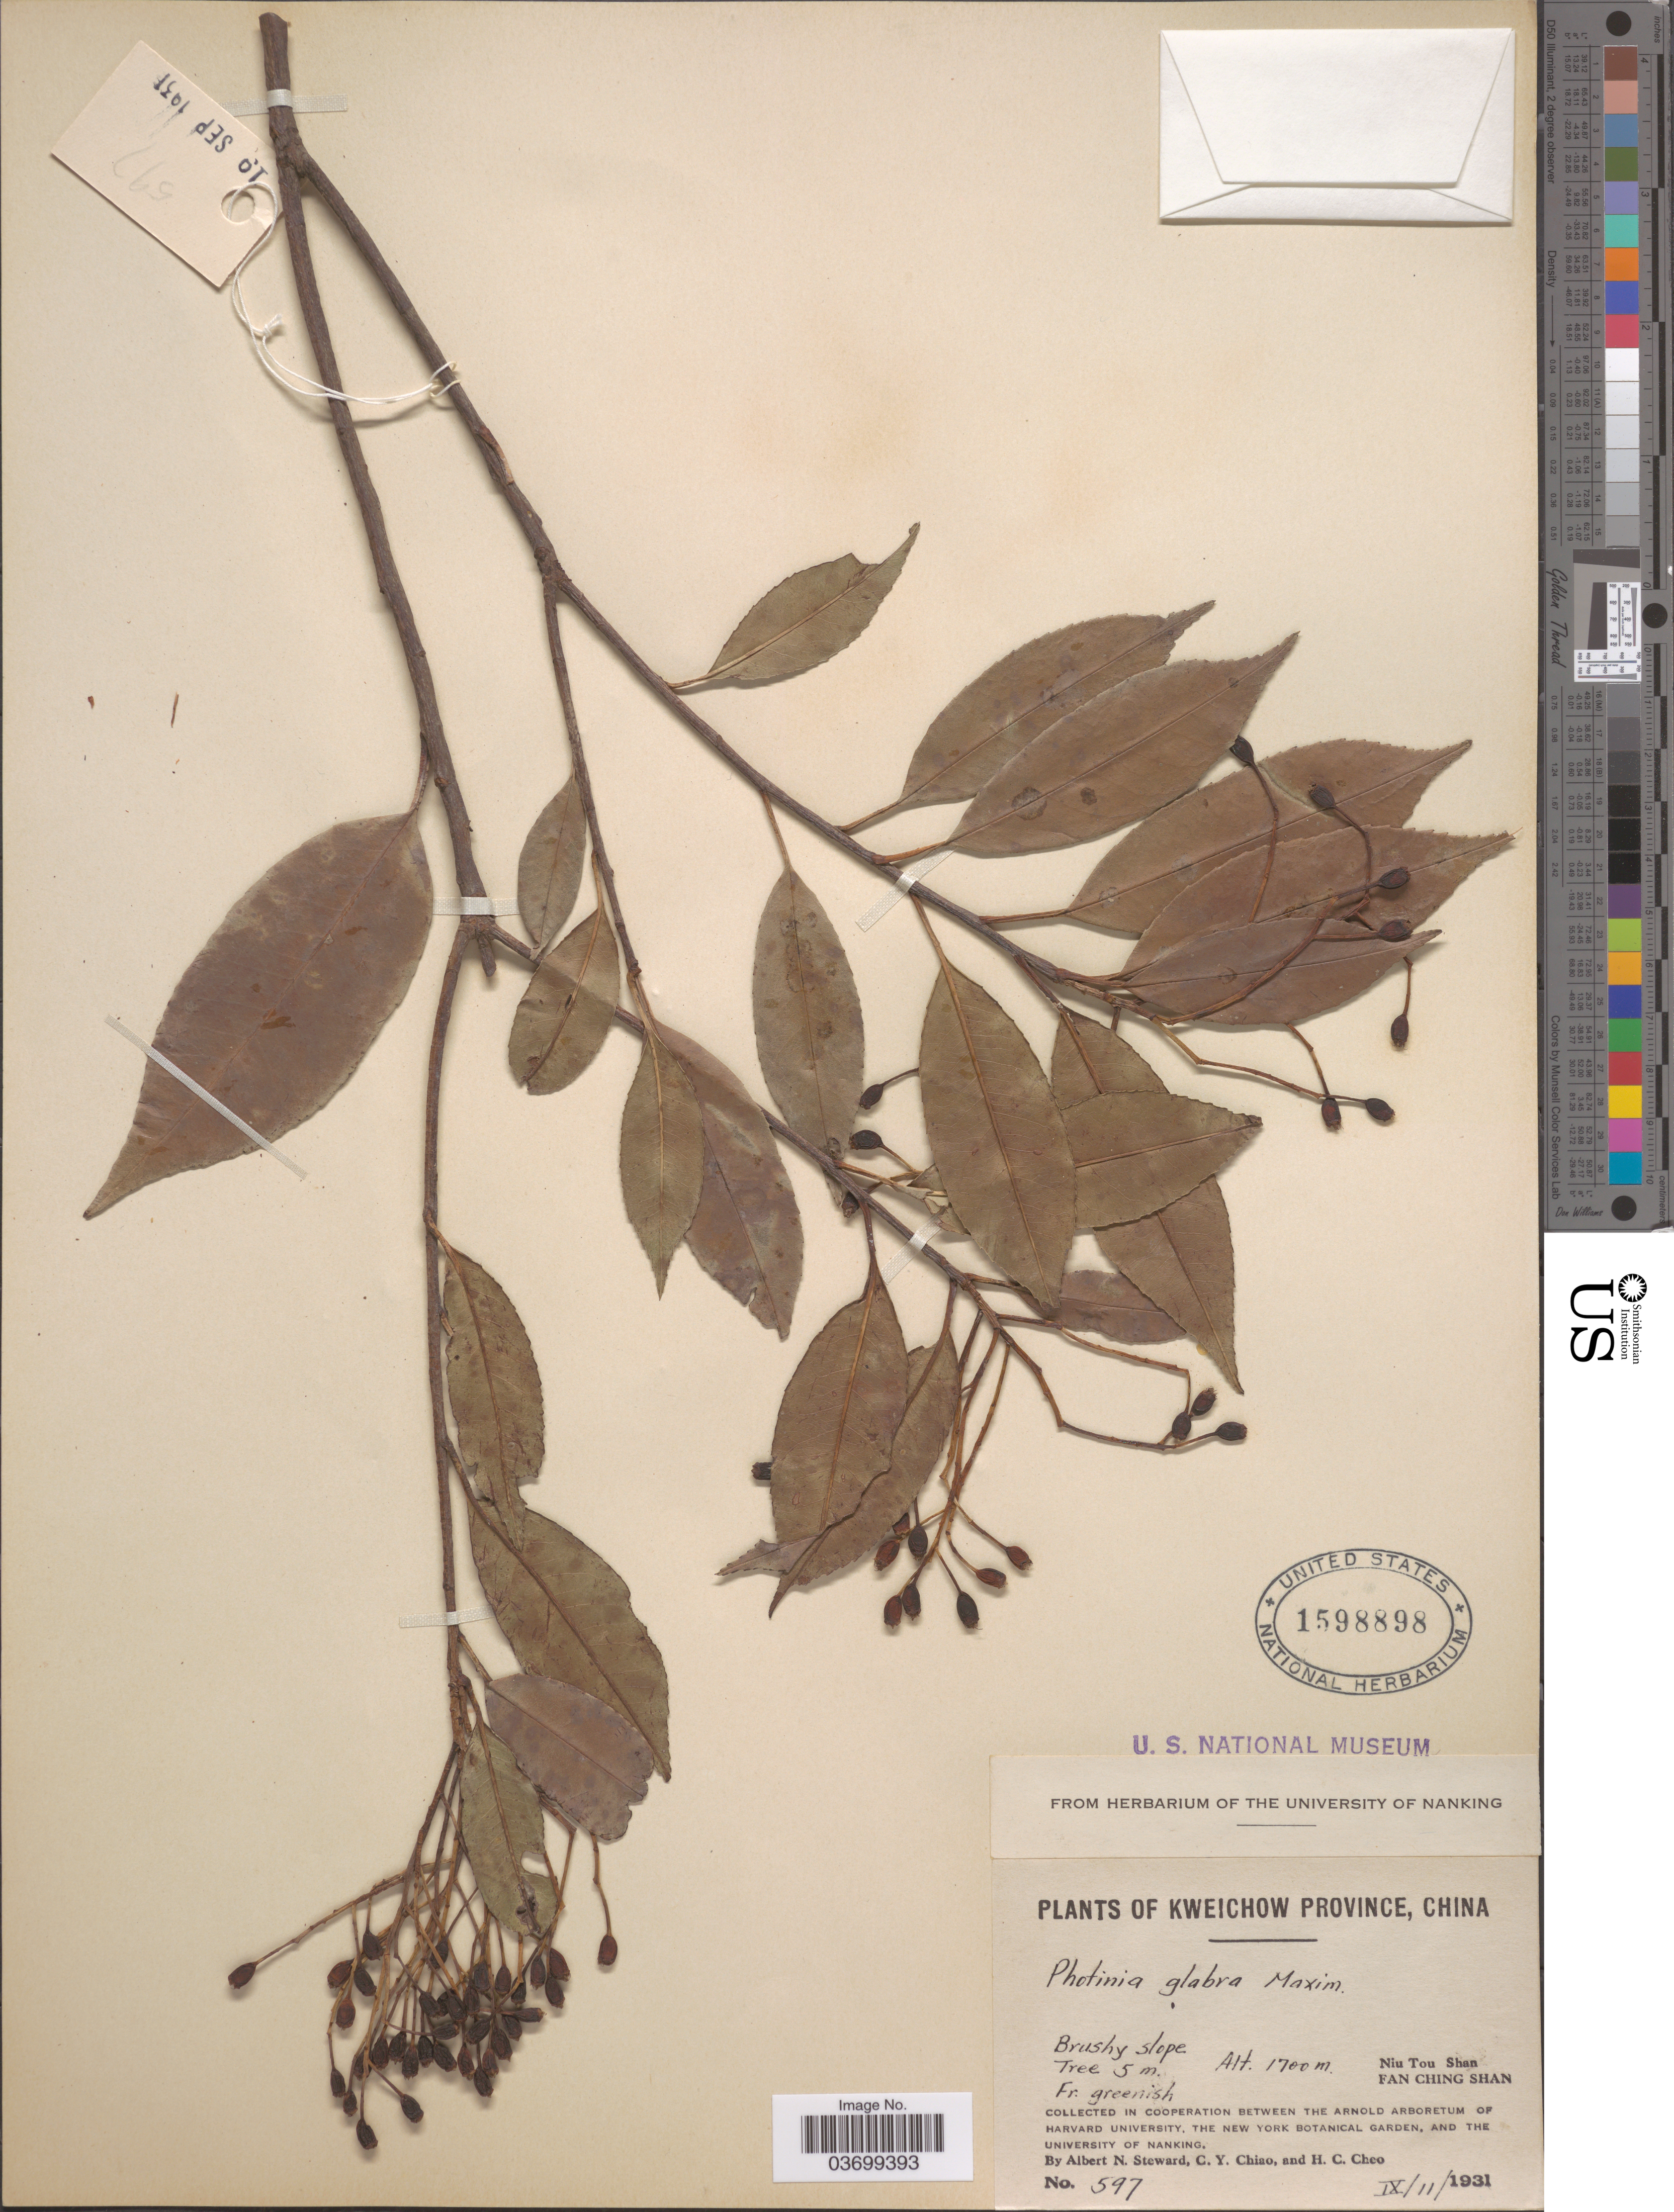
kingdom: Plantae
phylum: Tracheophyta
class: Magnoliopsida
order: Rosales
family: Rosaceae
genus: Photinia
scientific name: Photinia benthamiana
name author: Hance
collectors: A. N. Steward, C. Y. Chiao & H. Cheo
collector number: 597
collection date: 1931-09-11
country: China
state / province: Guizhou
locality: Kweichow Province. Niu Tou Shan, Fan Ching Shan.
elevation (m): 1700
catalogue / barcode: US 1598898